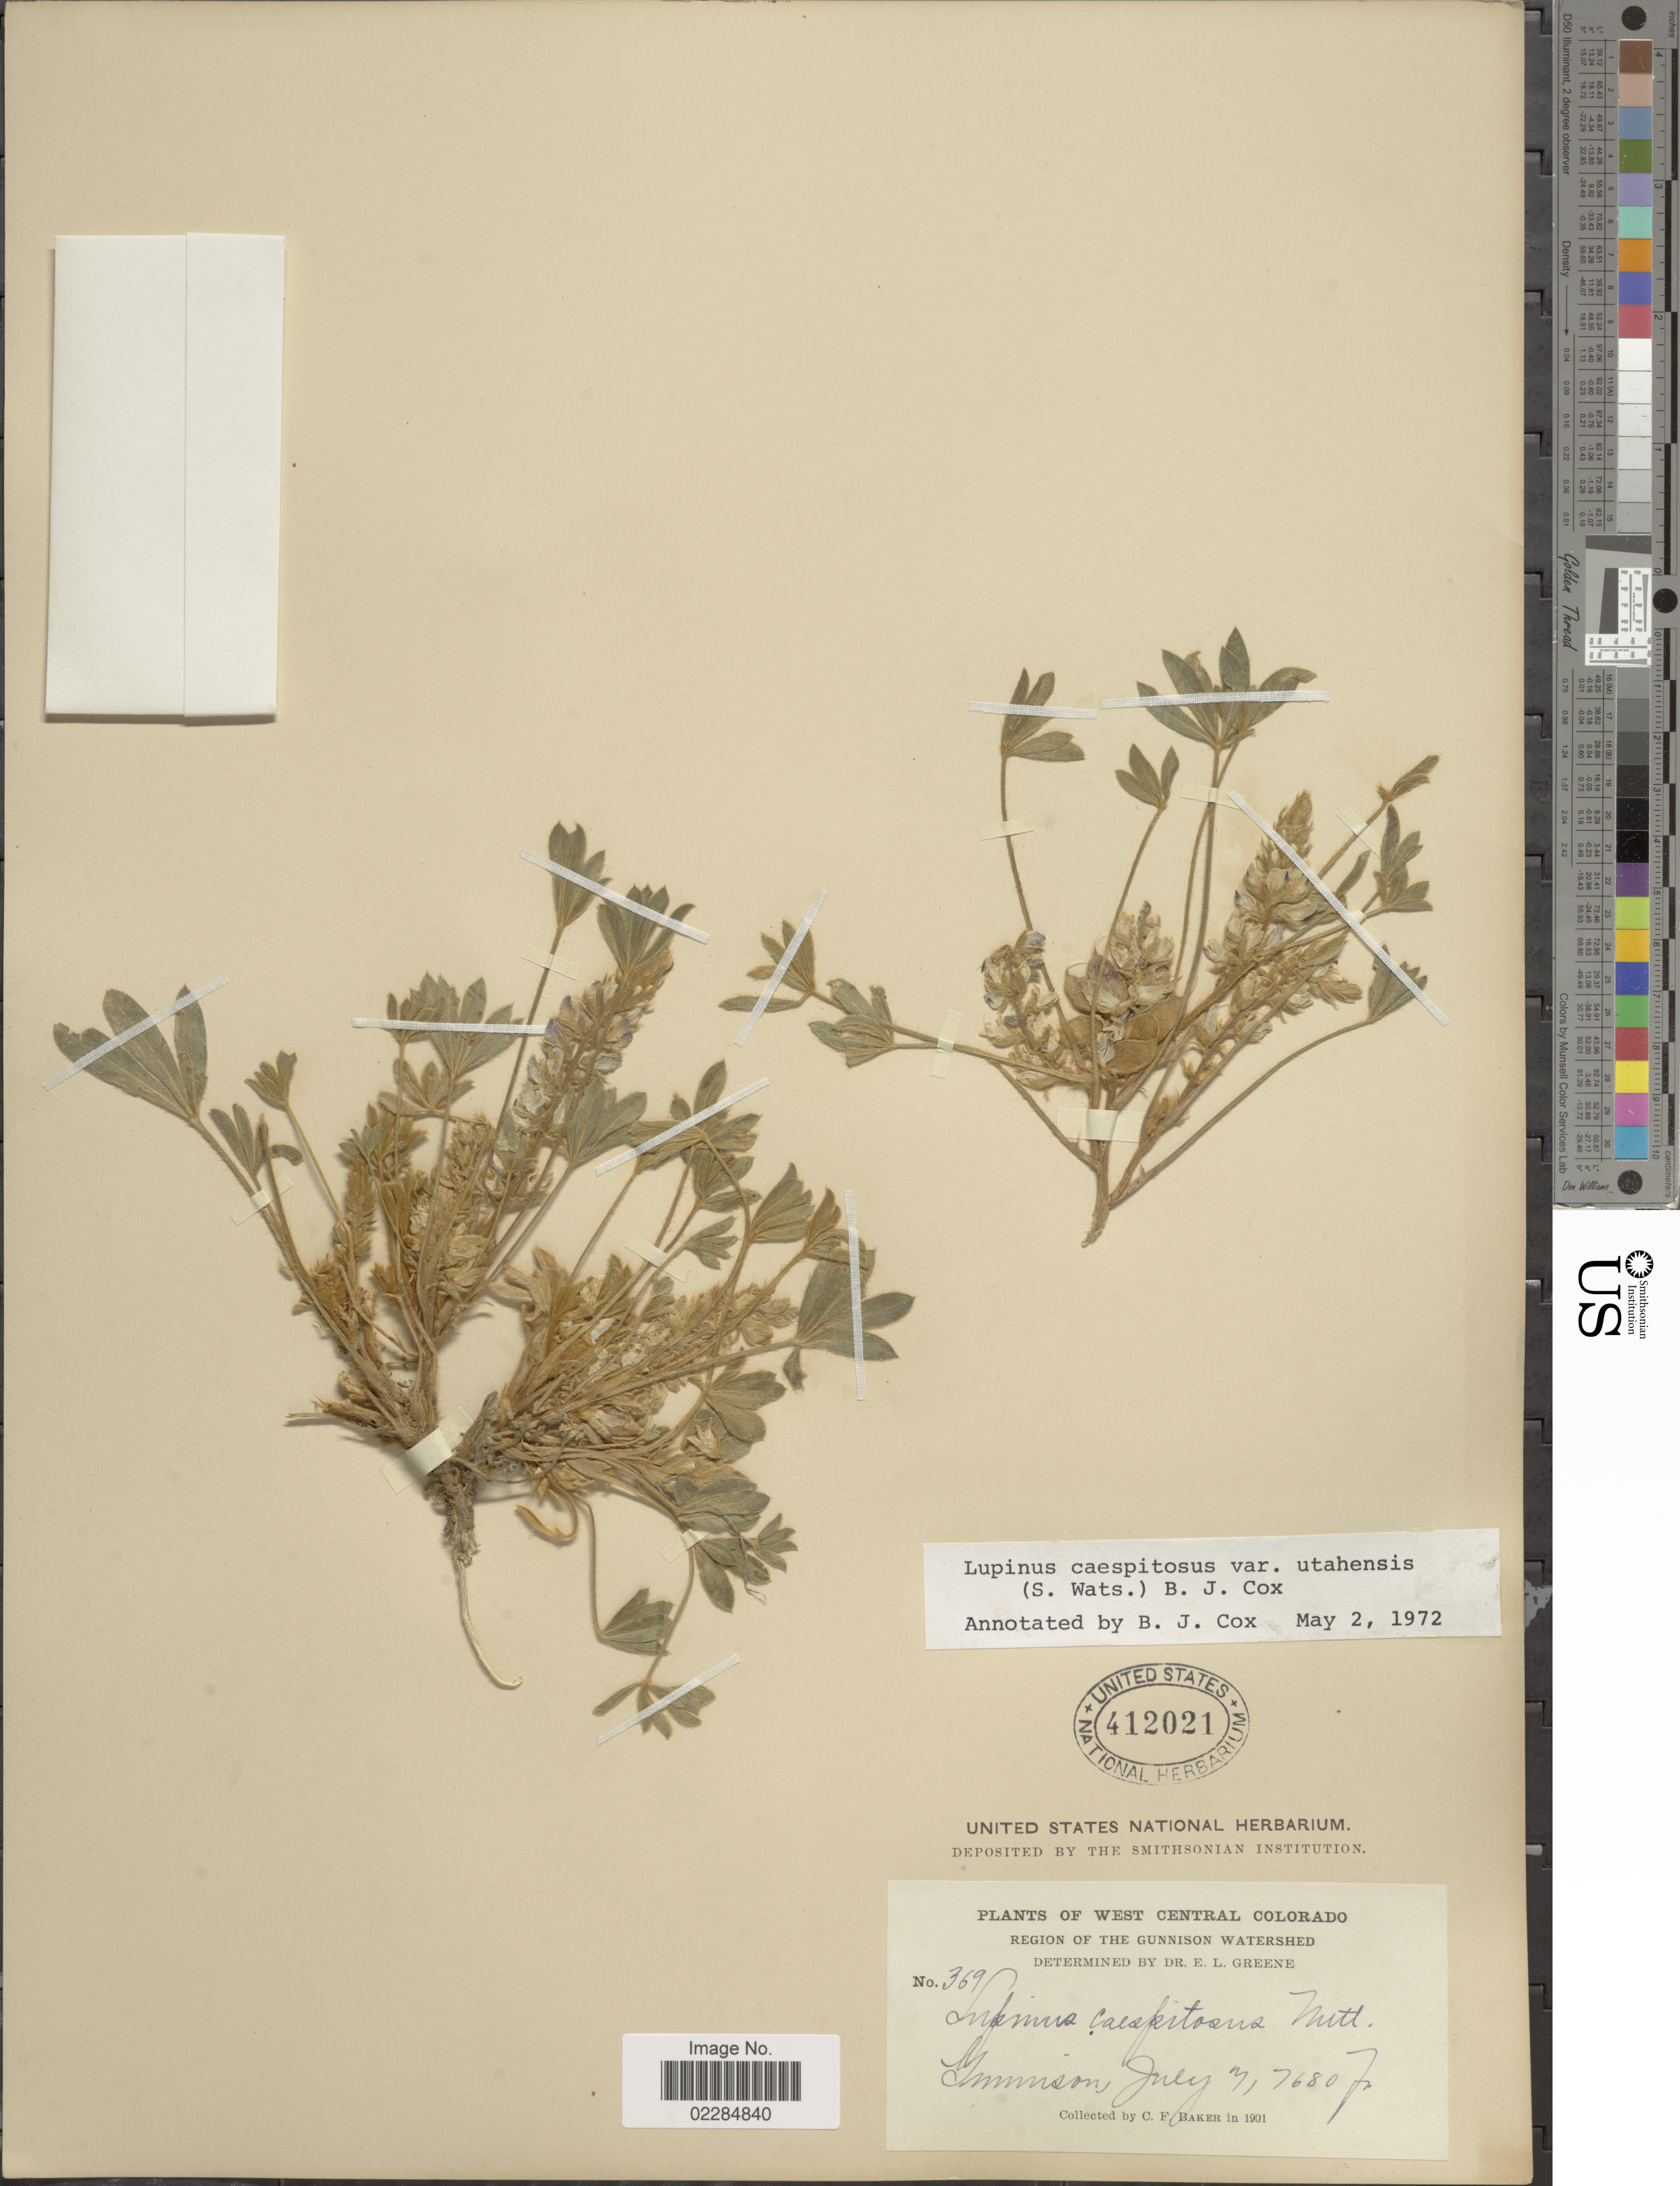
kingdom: Plantae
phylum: Tracheophyta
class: Magnoliopsida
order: Fabales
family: Fabaceae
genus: Lupinus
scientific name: Lupinus caespitosus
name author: Nutt.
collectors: C. F. Baker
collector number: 369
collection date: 1901-06-03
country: United States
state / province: Colorado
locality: West Central Colorado, Region of the Gunnison Watershed, Gunnison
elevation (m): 2341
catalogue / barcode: US 412021